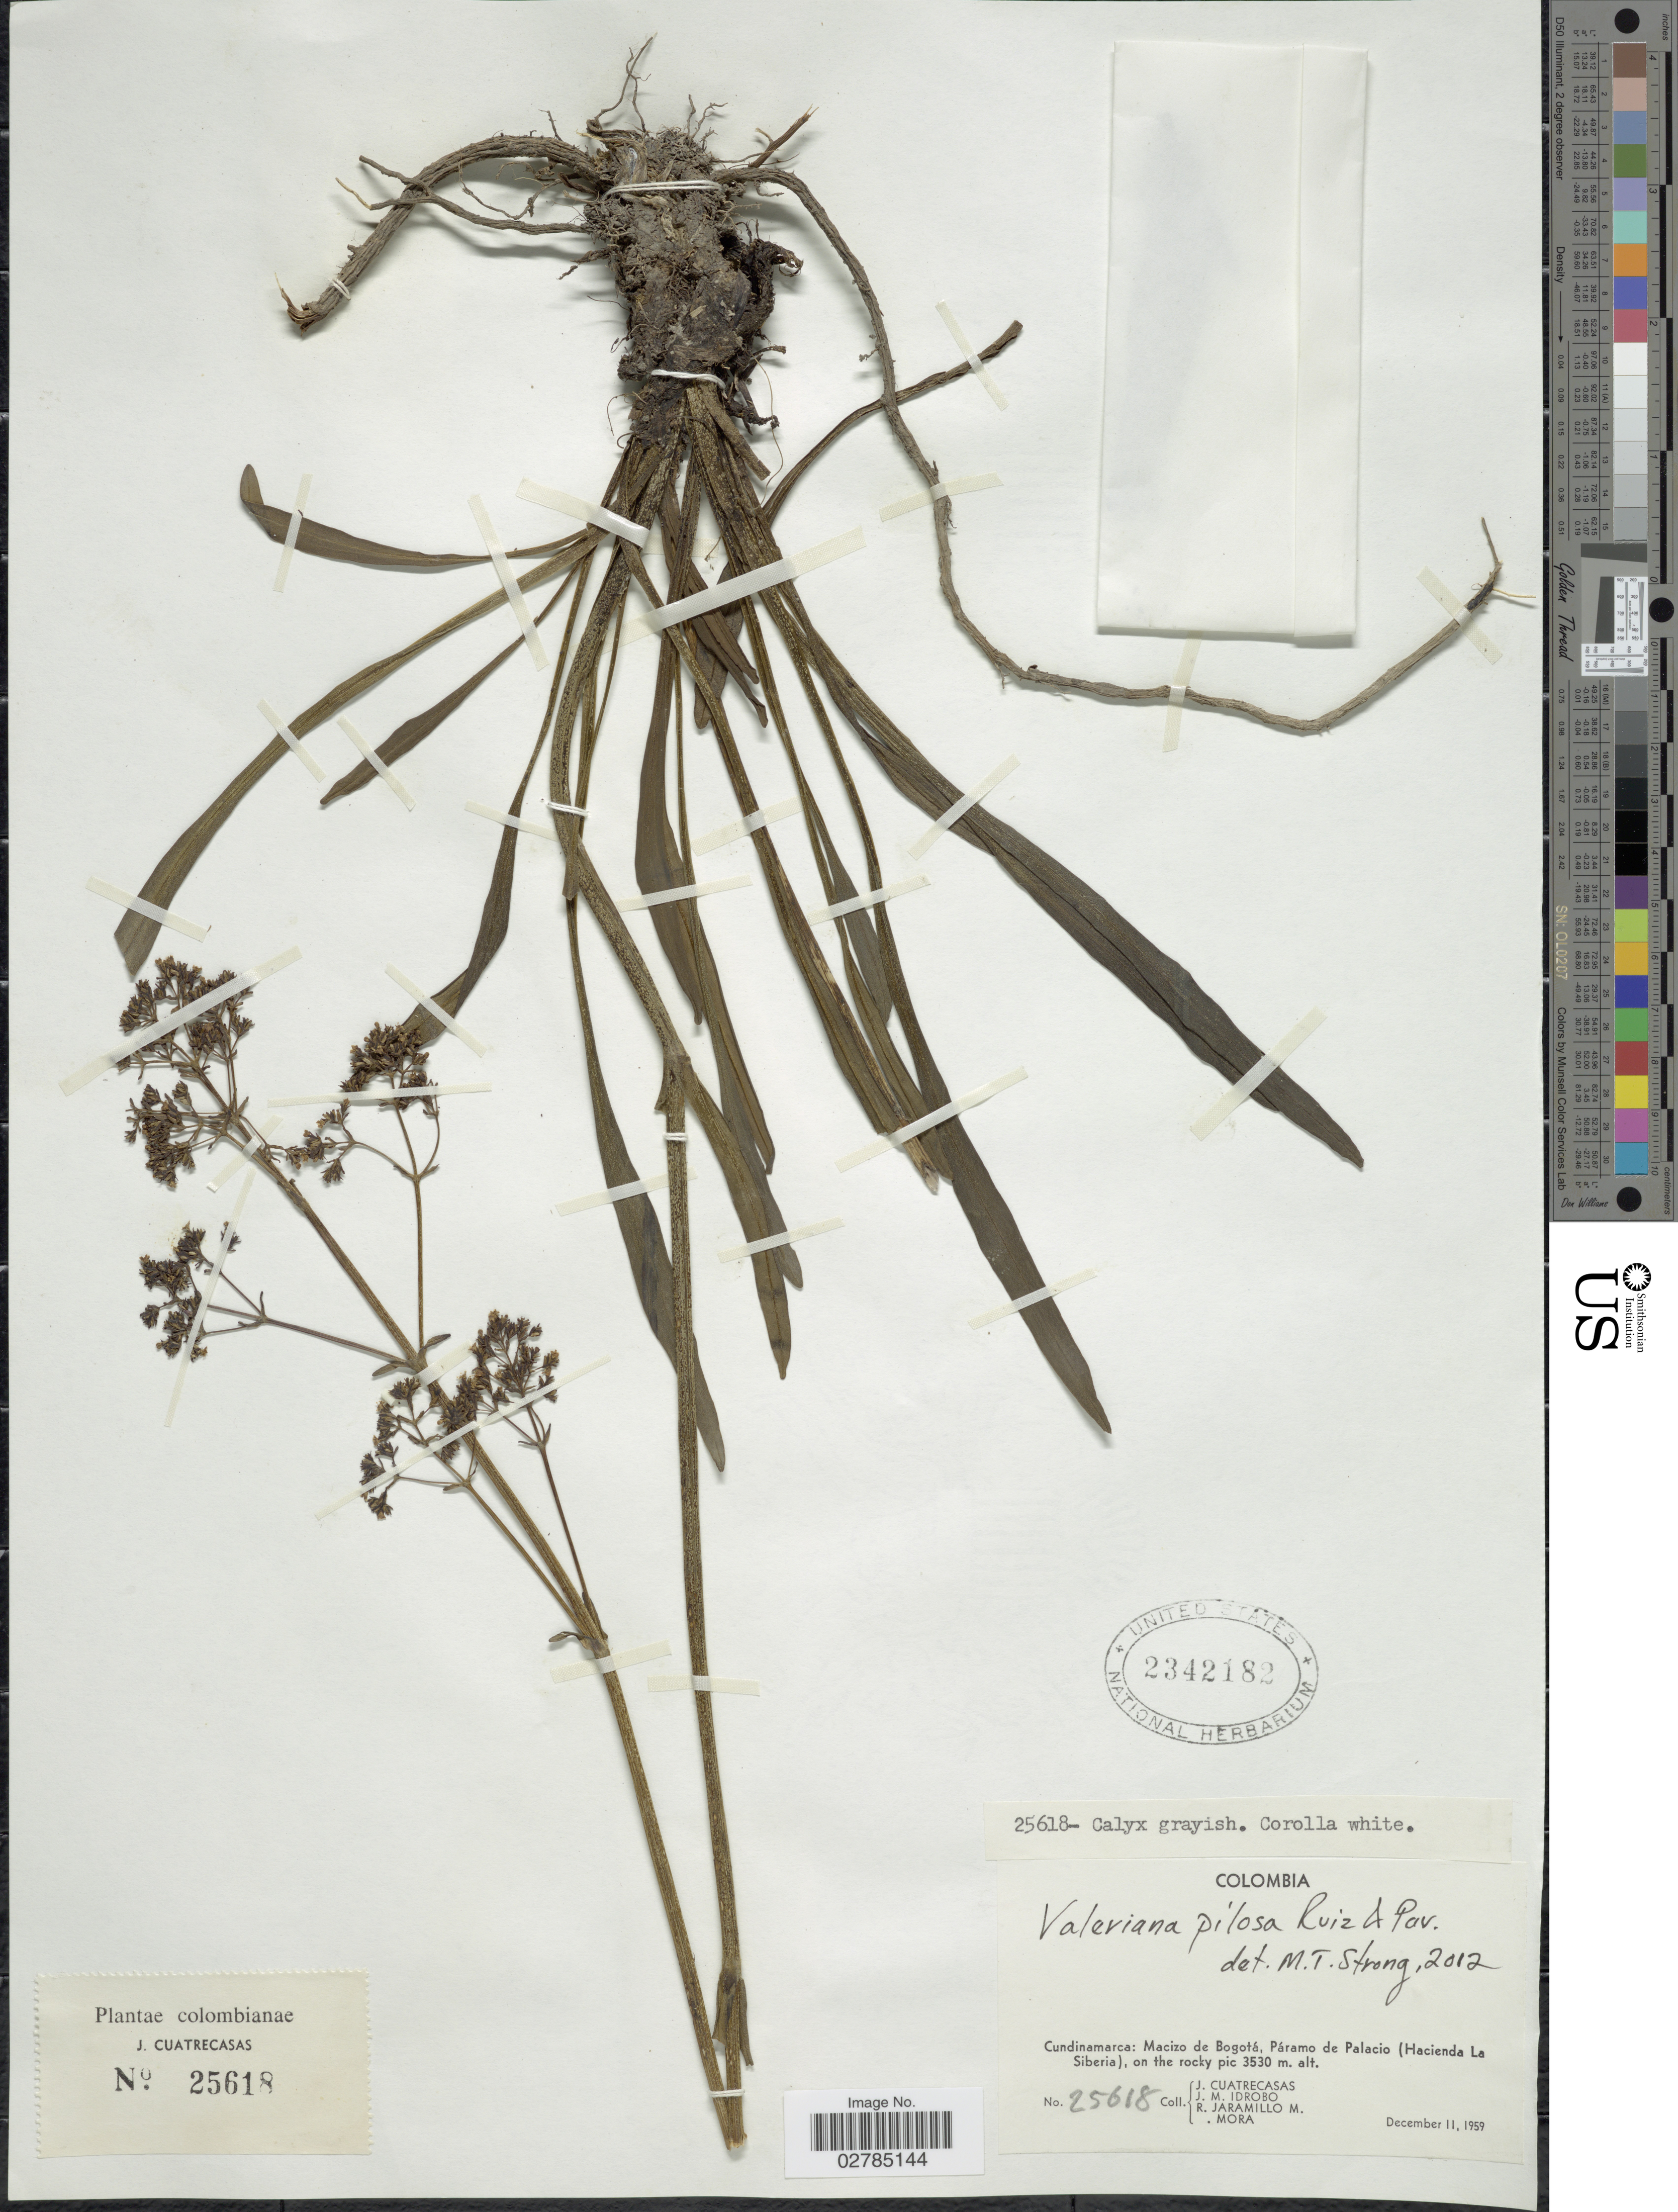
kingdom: Plantae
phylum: Tracheophyta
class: Magnoliopsida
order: Dipsacales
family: Caprifoliaceae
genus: Valeriana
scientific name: Valeriana pilosa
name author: Ruiz & Pav.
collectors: J. Cuatrecasas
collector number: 25618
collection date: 1959-12-11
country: Colombia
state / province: Cundinamarca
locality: Macizo de Bogotá, Páramo de Palacio (Hacienda La Siberia).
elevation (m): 3530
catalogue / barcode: US 2342182